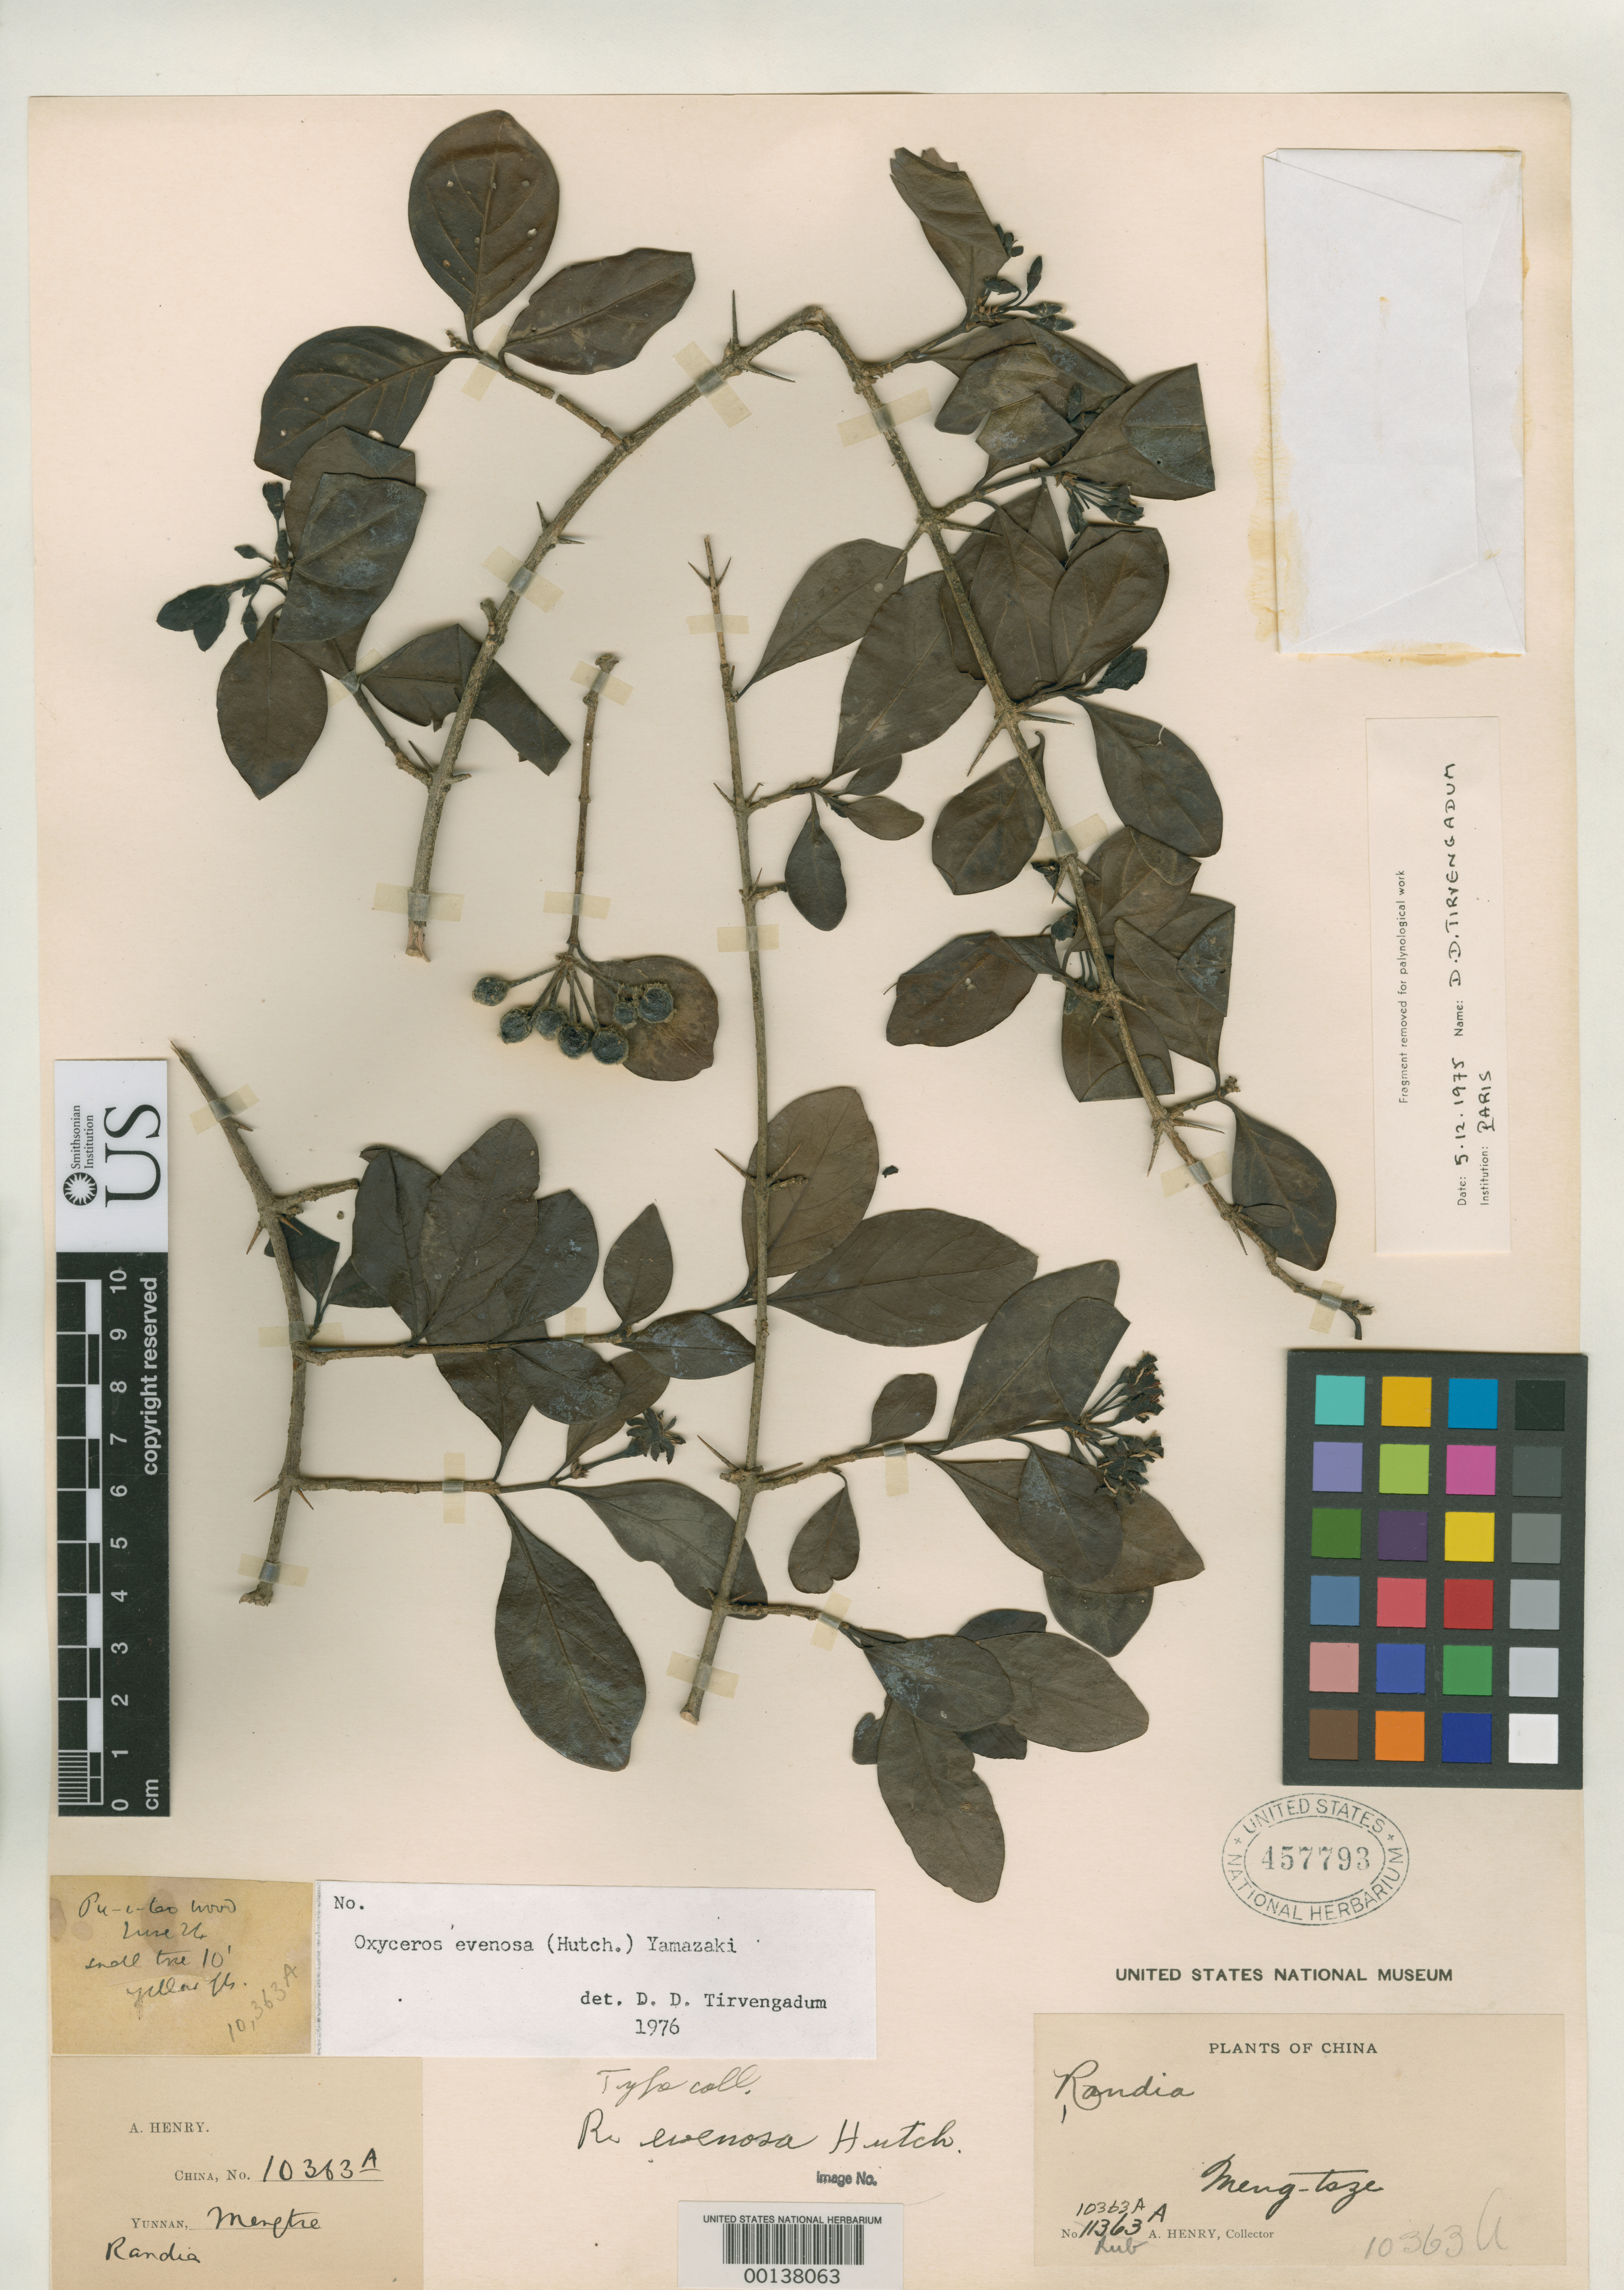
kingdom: Plantae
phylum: Tracheophyta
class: Magnoliopsida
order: Gentianales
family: Rubiaceae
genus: Randia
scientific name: Randia evenosa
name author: Hutch. in Sarg.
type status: Isotype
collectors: A. Henry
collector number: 10363 A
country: China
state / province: Yunnan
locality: Meng-tsze.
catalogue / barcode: US 457793